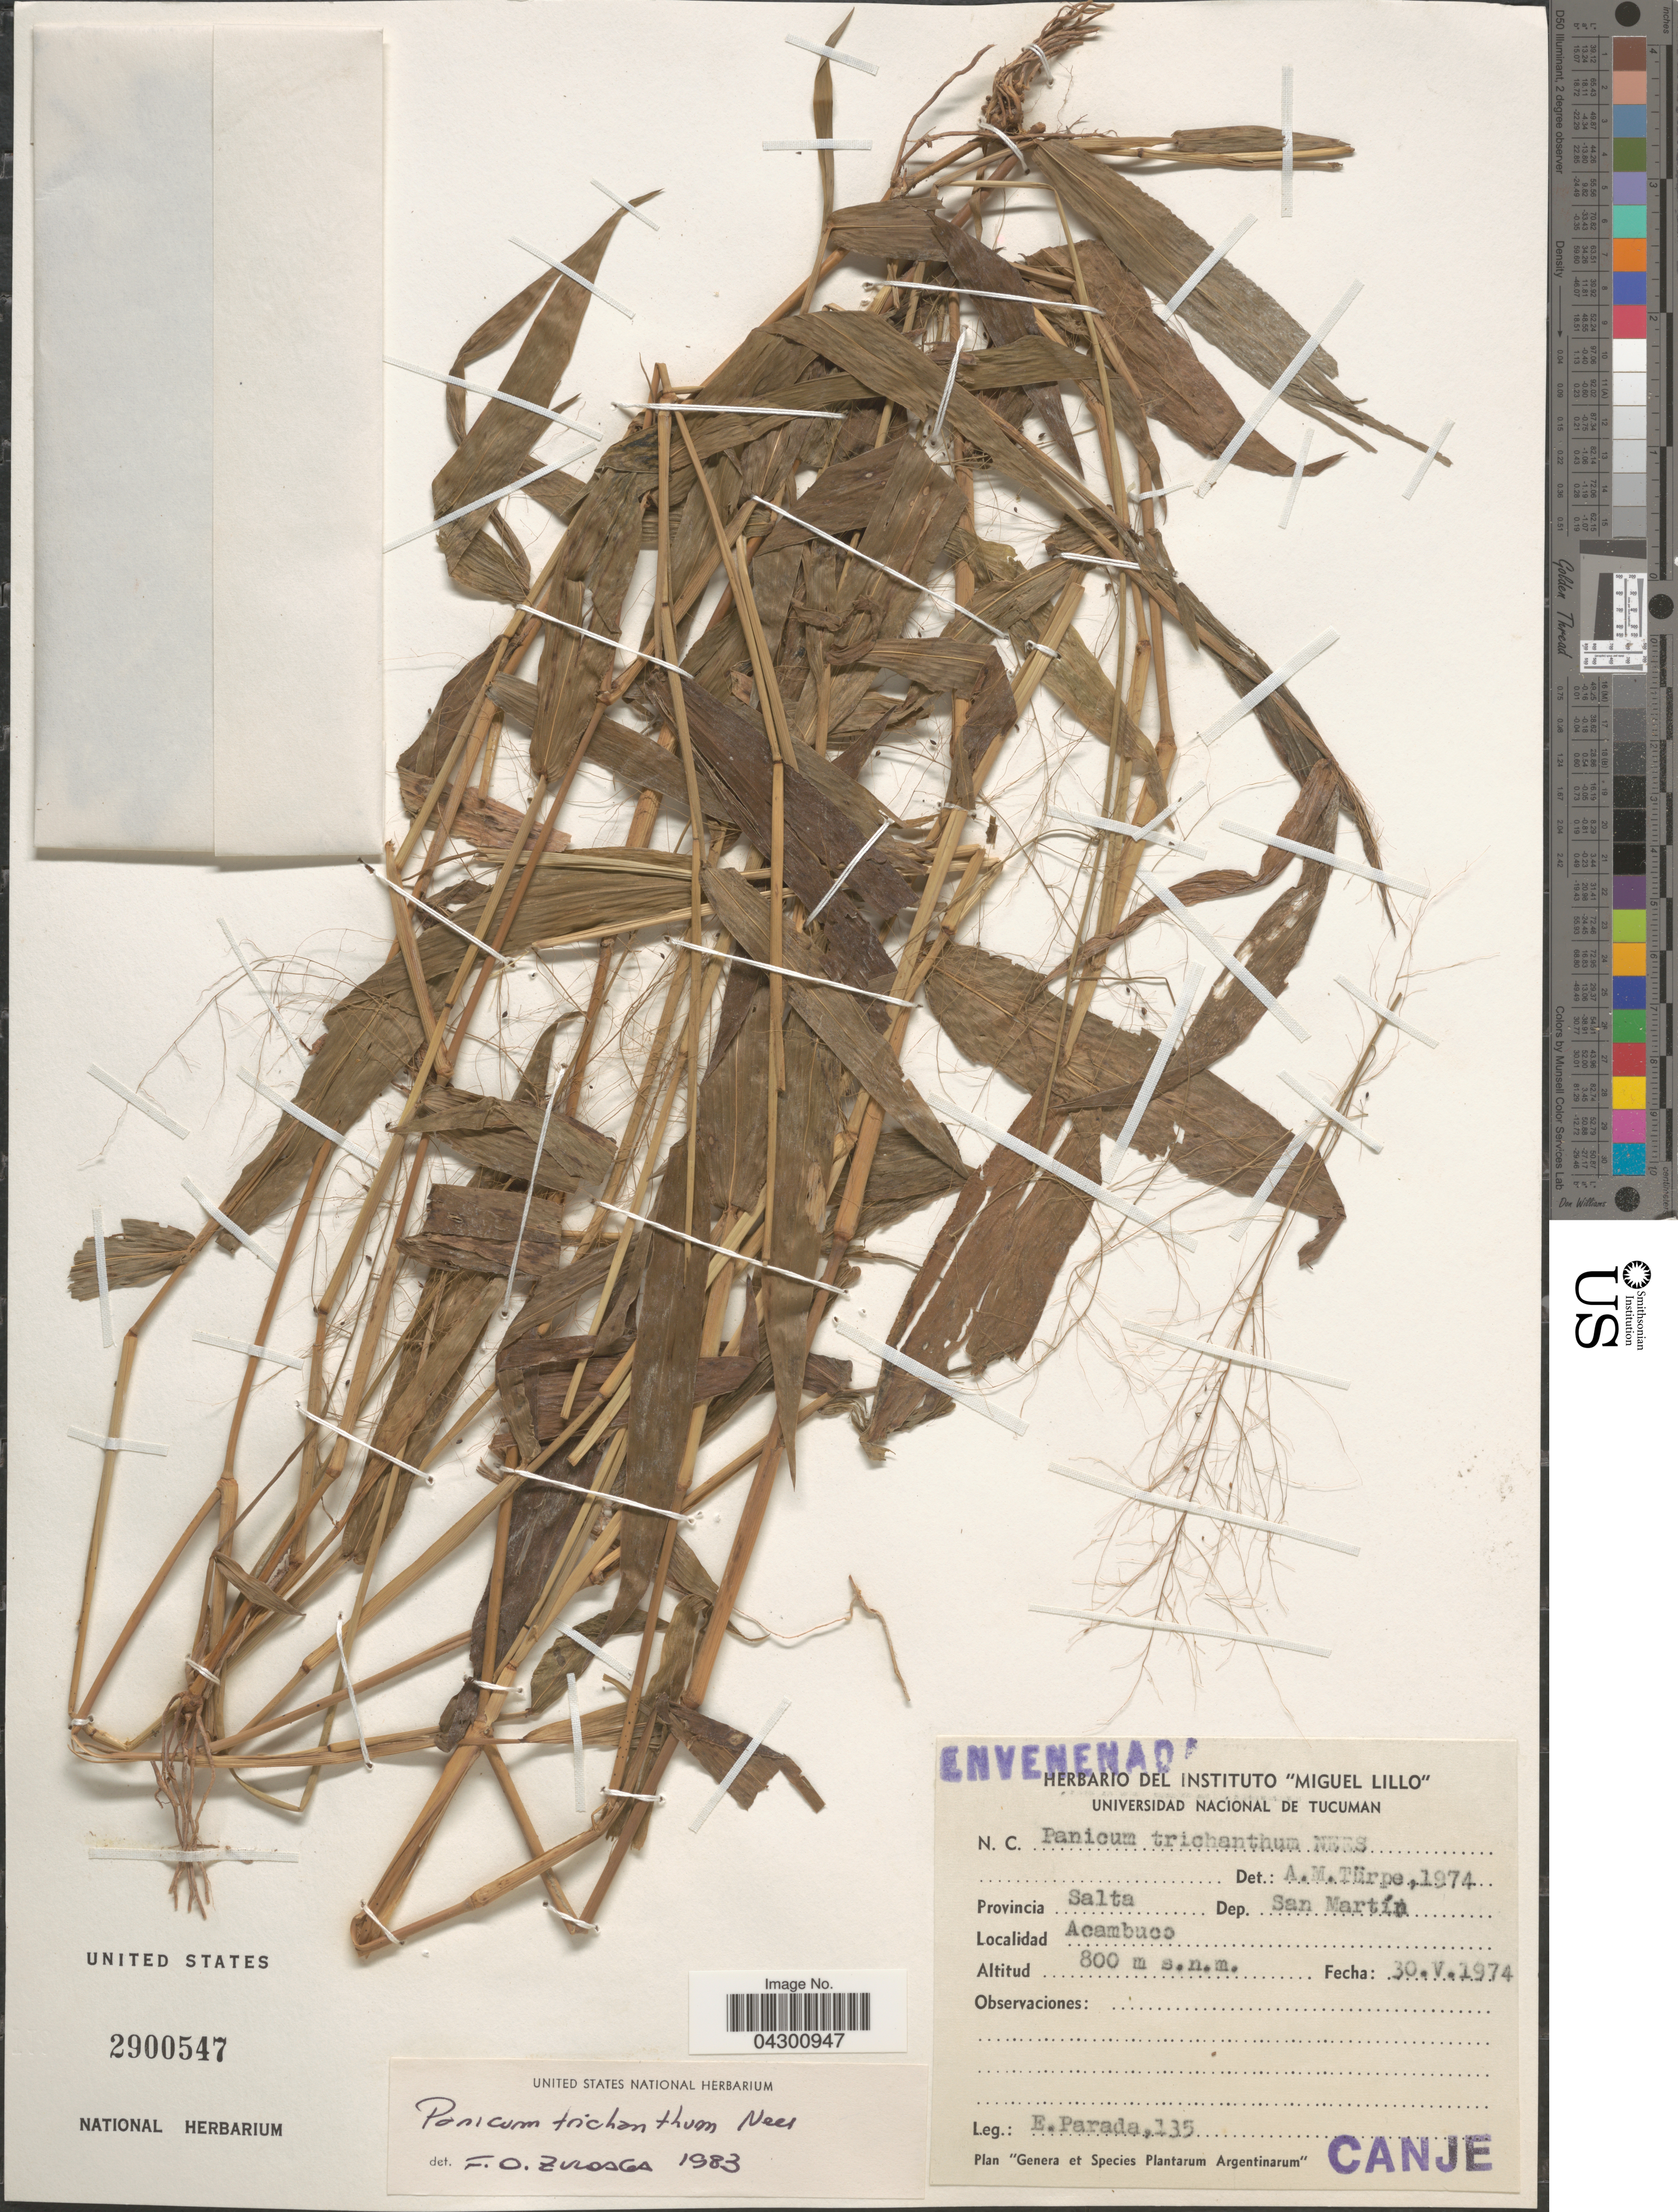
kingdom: Plantae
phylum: Tracheophyta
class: Liliopsida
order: Poales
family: Poaceae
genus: Panicum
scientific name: Panicum trichanthum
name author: Nees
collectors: E. Parada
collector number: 135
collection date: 1974-05-30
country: Argentina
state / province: Salta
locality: Dep. San Martín. Acambuco.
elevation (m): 800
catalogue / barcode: US 2900547